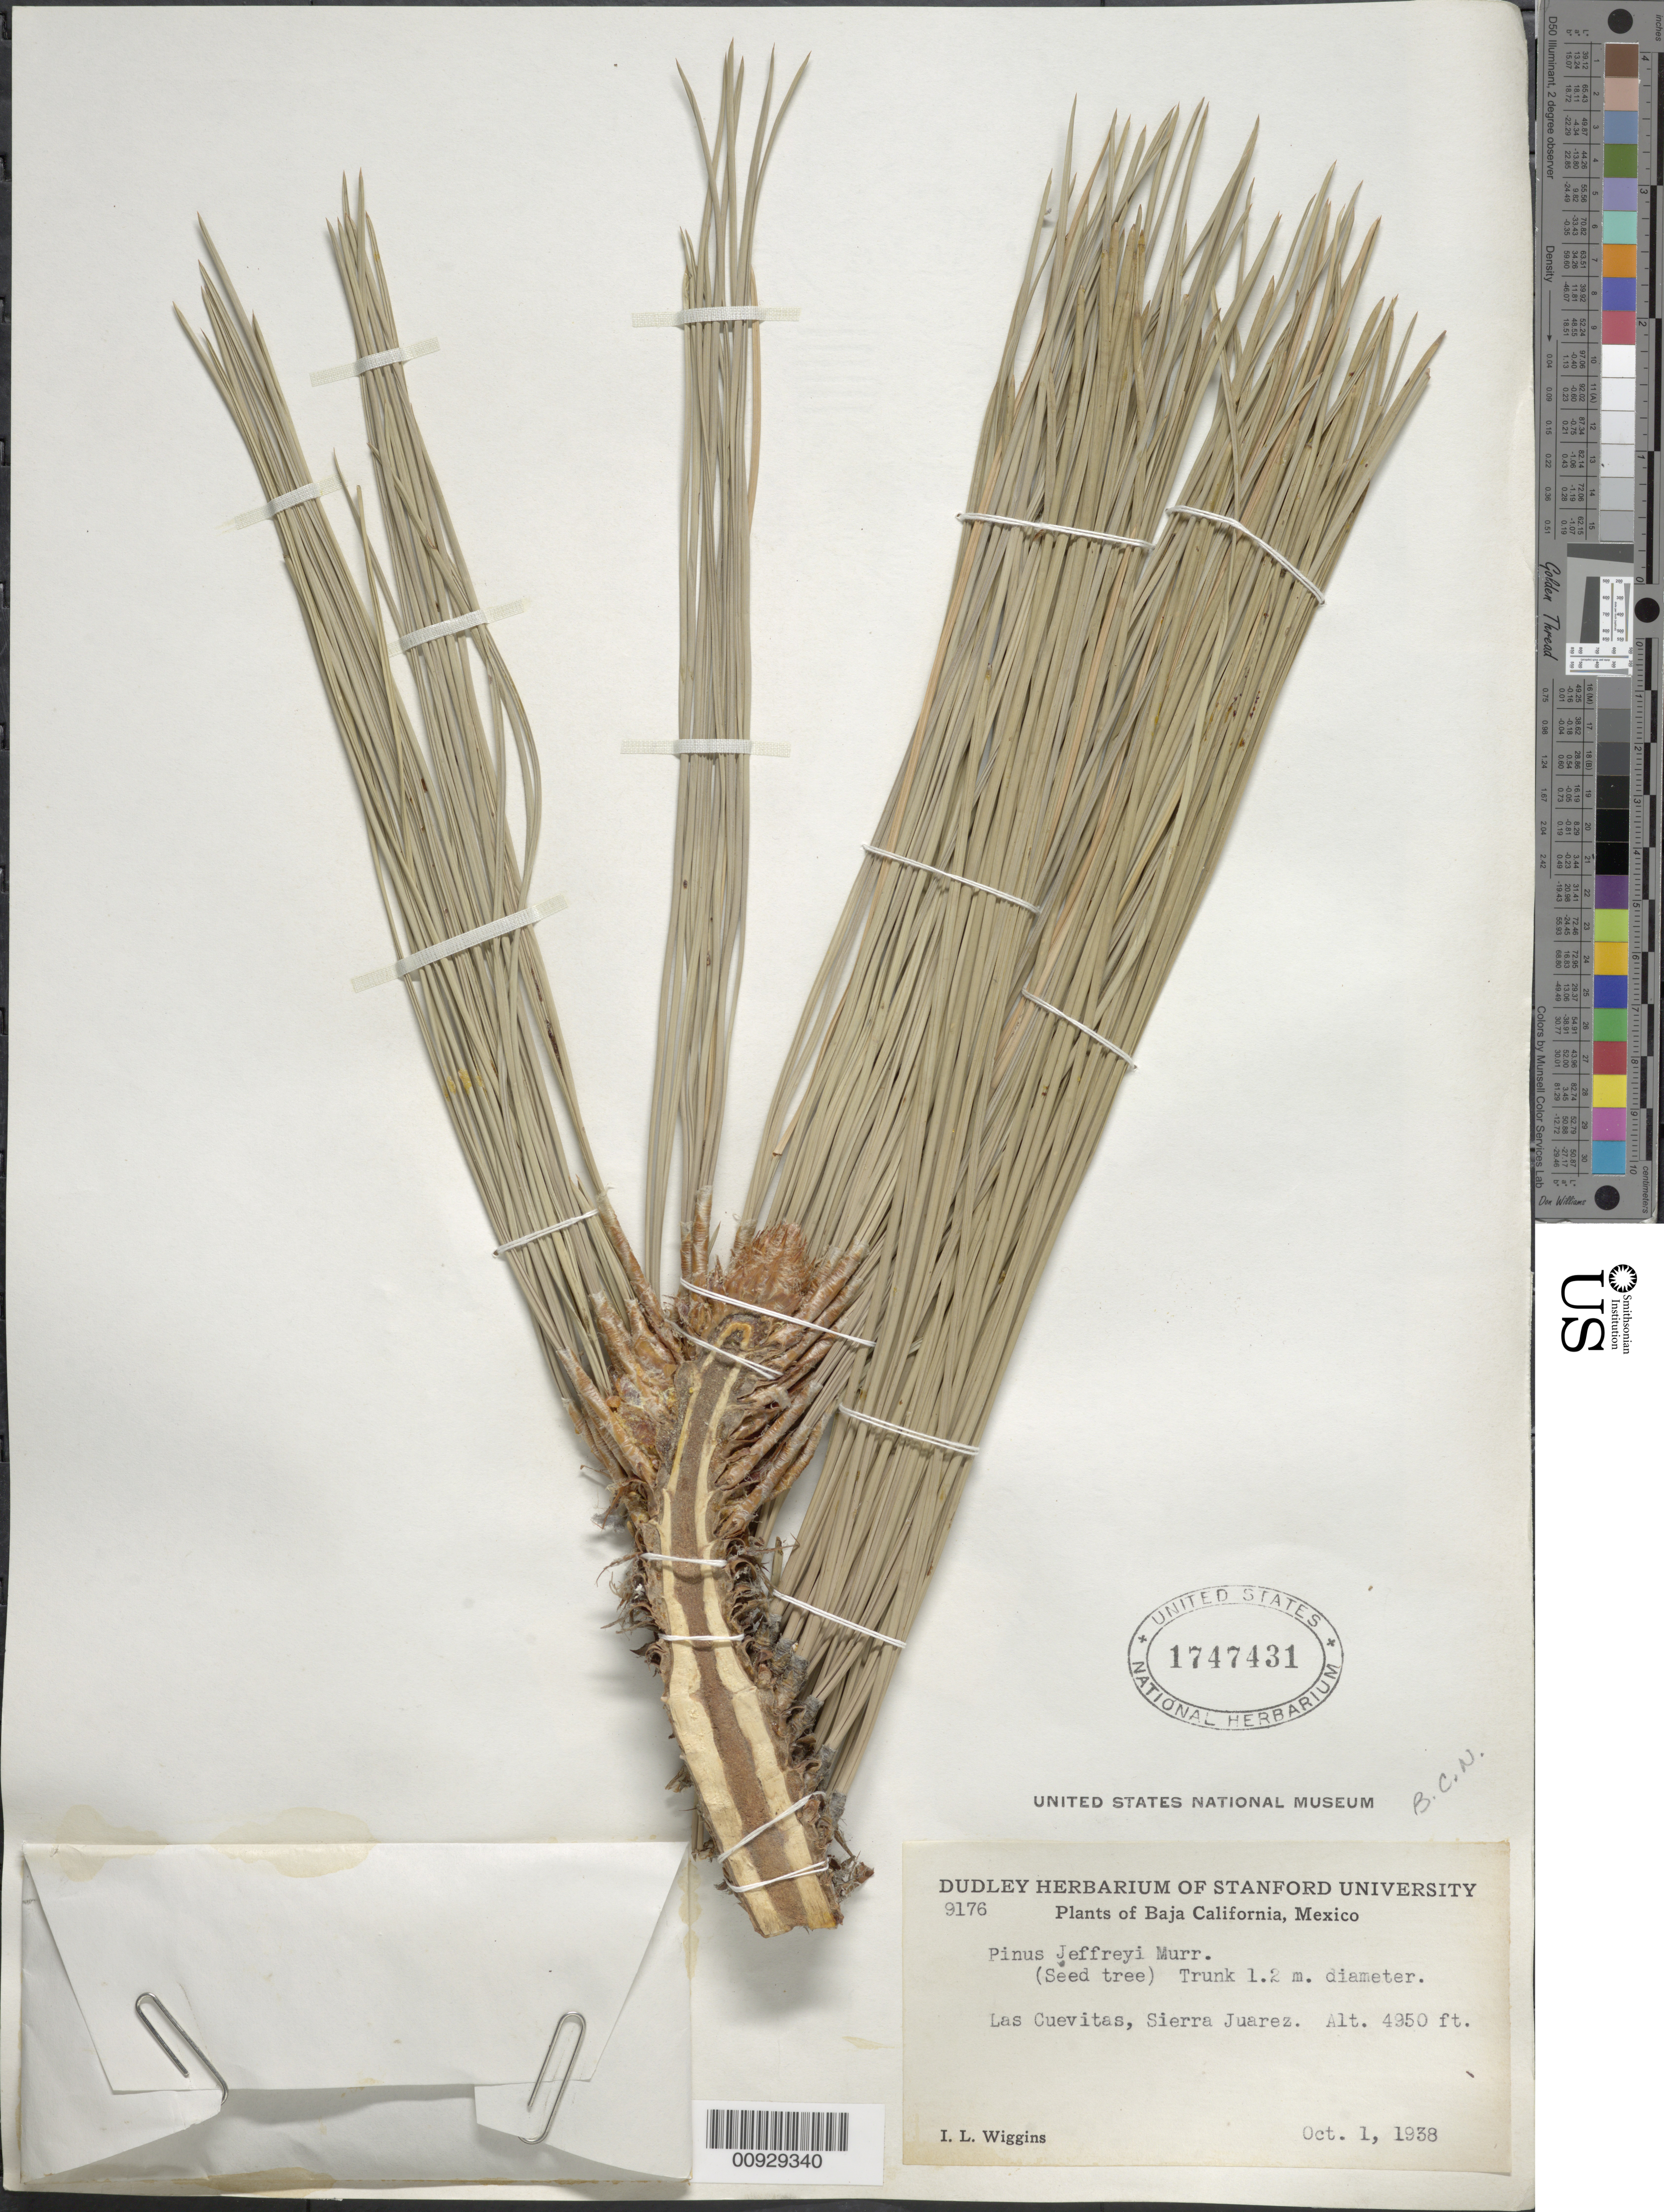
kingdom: Plantae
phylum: Tracheophyta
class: Pinopsida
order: Pinales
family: Pinaceae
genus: Pinus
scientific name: Pinus jeffreyi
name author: Balf.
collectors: I. L. Wiggins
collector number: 9176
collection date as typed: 01 Oct 1938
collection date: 1938-10-01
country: Mexico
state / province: Baja California Norte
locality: Las Cuevitas, Sierra Juárez.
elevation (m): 1509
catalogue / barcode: US 1747431